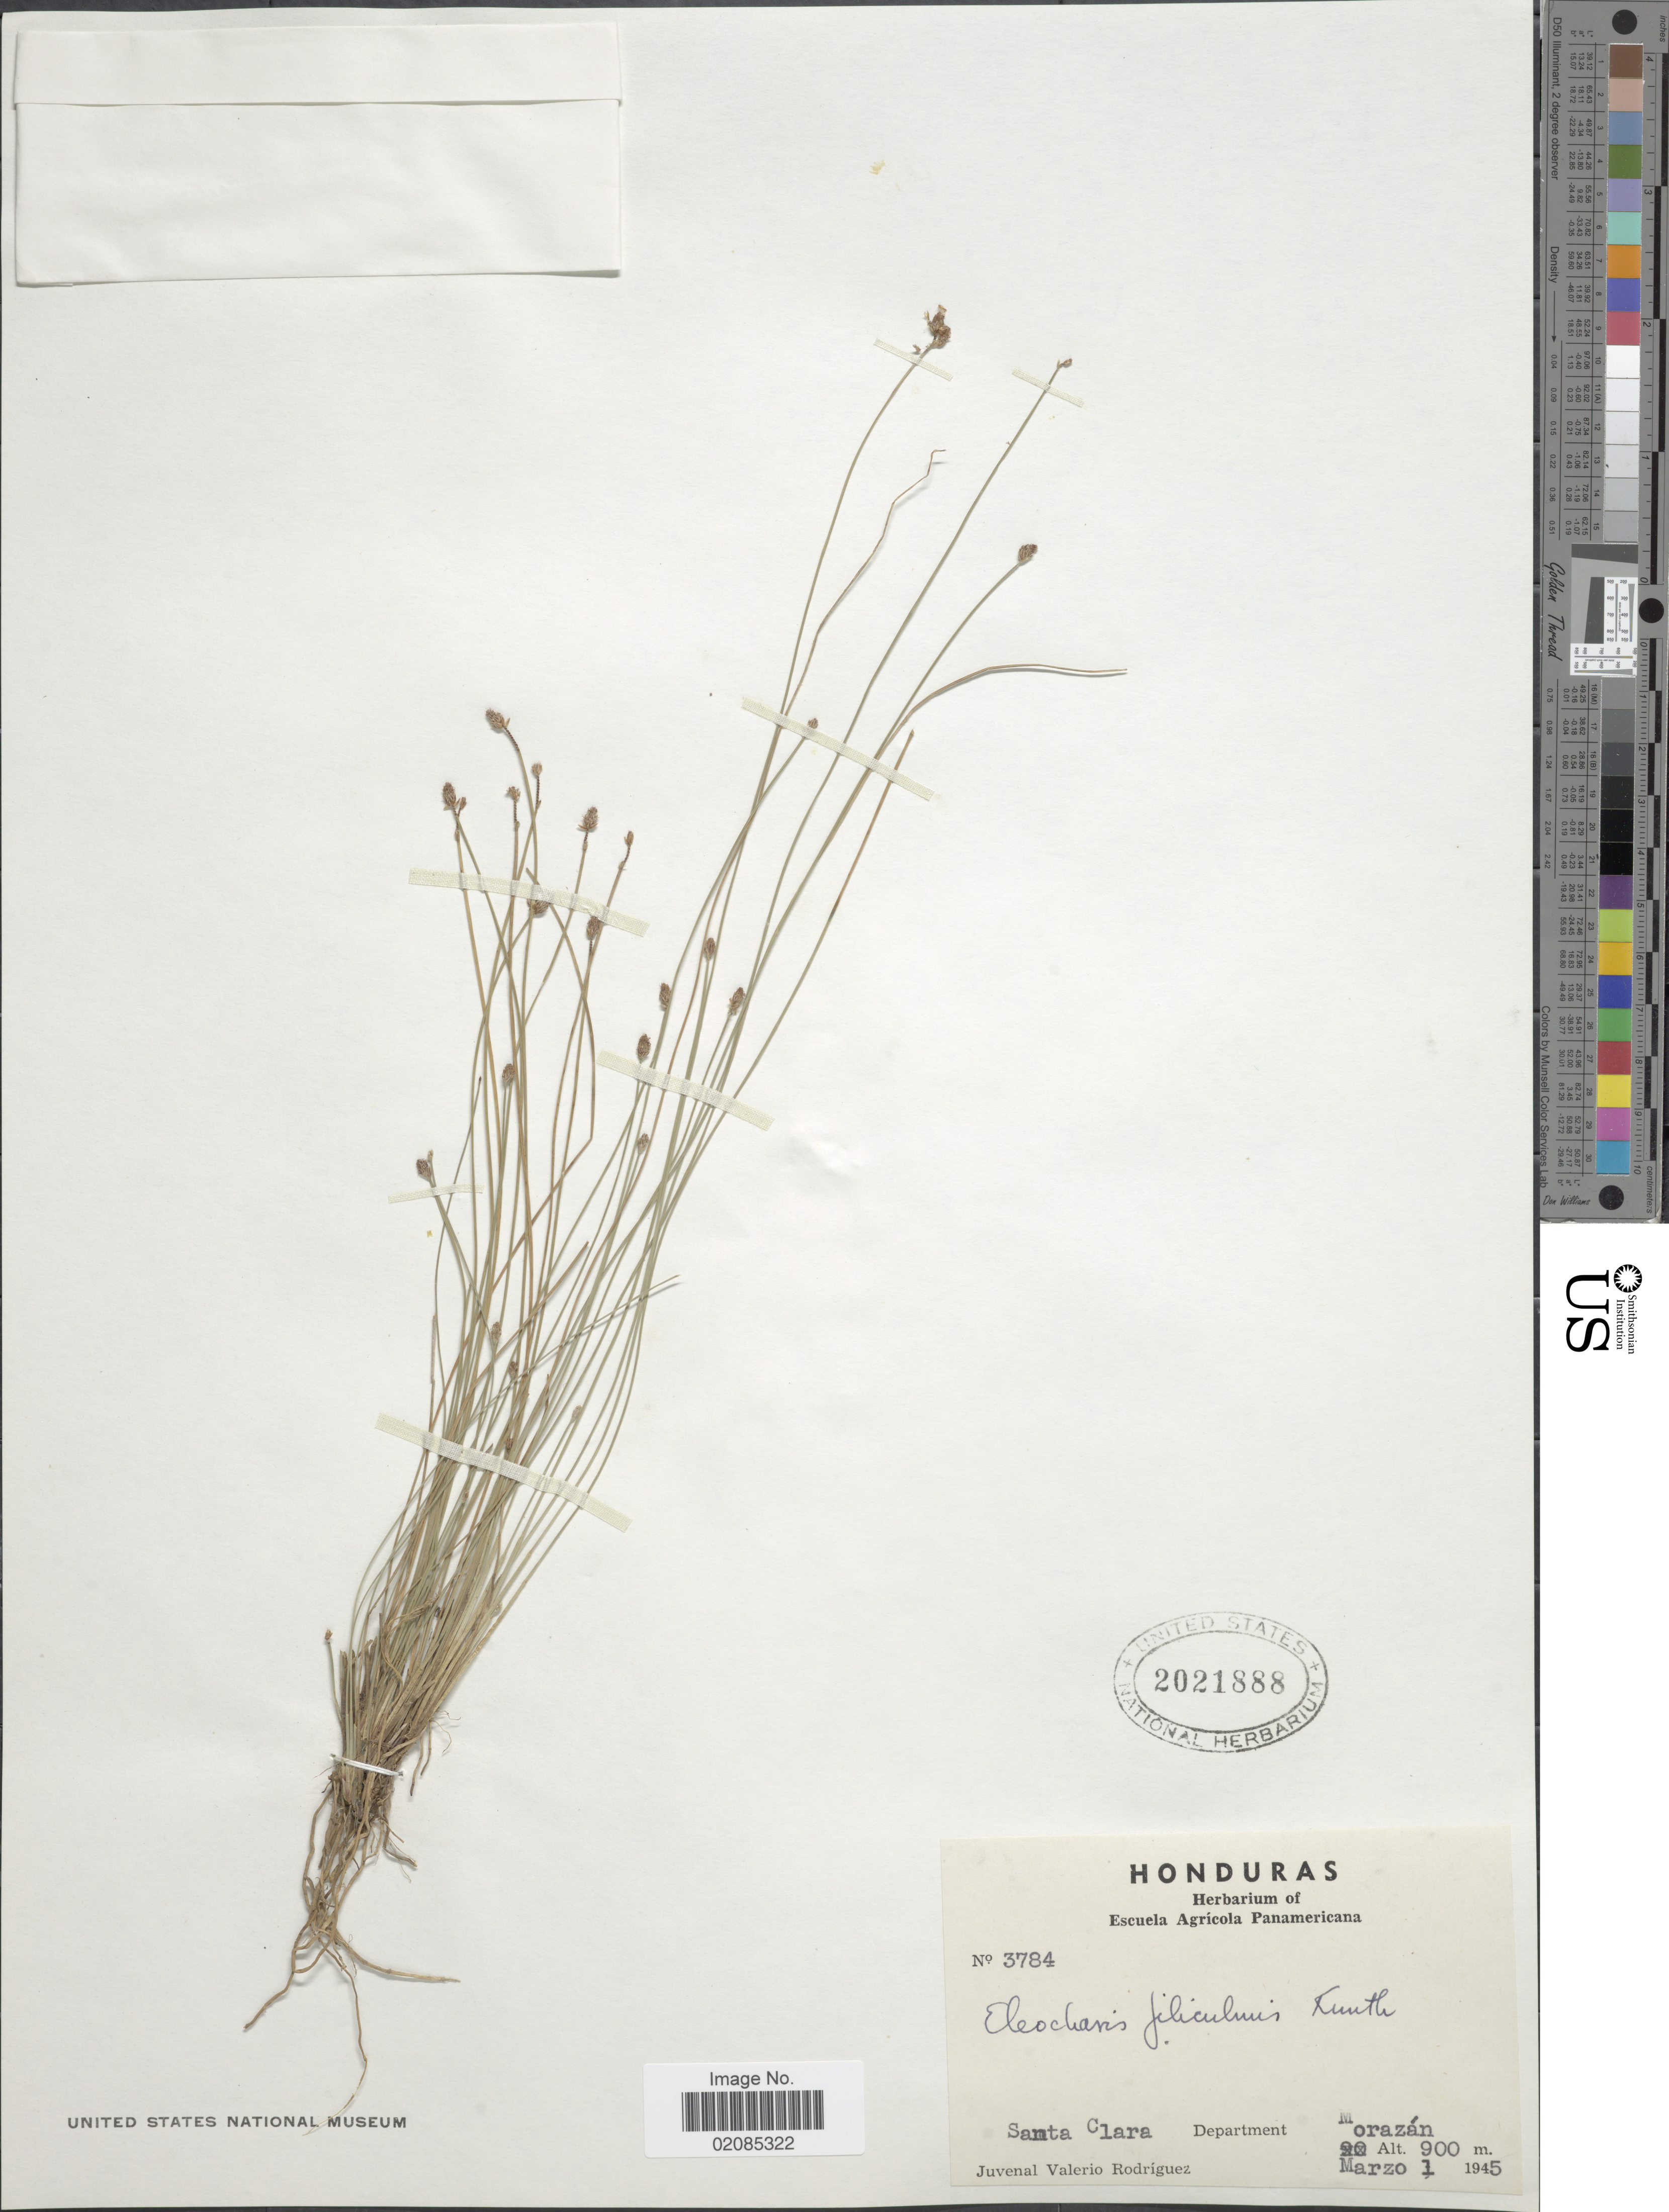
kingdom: Plantae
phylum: Tracheophyta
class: Liliopsida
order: Poales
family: Cyperaceae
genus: Eleocharis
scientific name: Eleocharis filiculmis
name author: Kunth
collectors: J. Rodriguez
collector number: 3784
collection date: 1945-03-01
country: Honduras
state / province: Fco. Morazán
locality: Santa Clara, Department Morazan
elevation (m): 900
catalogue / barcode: US 2021888